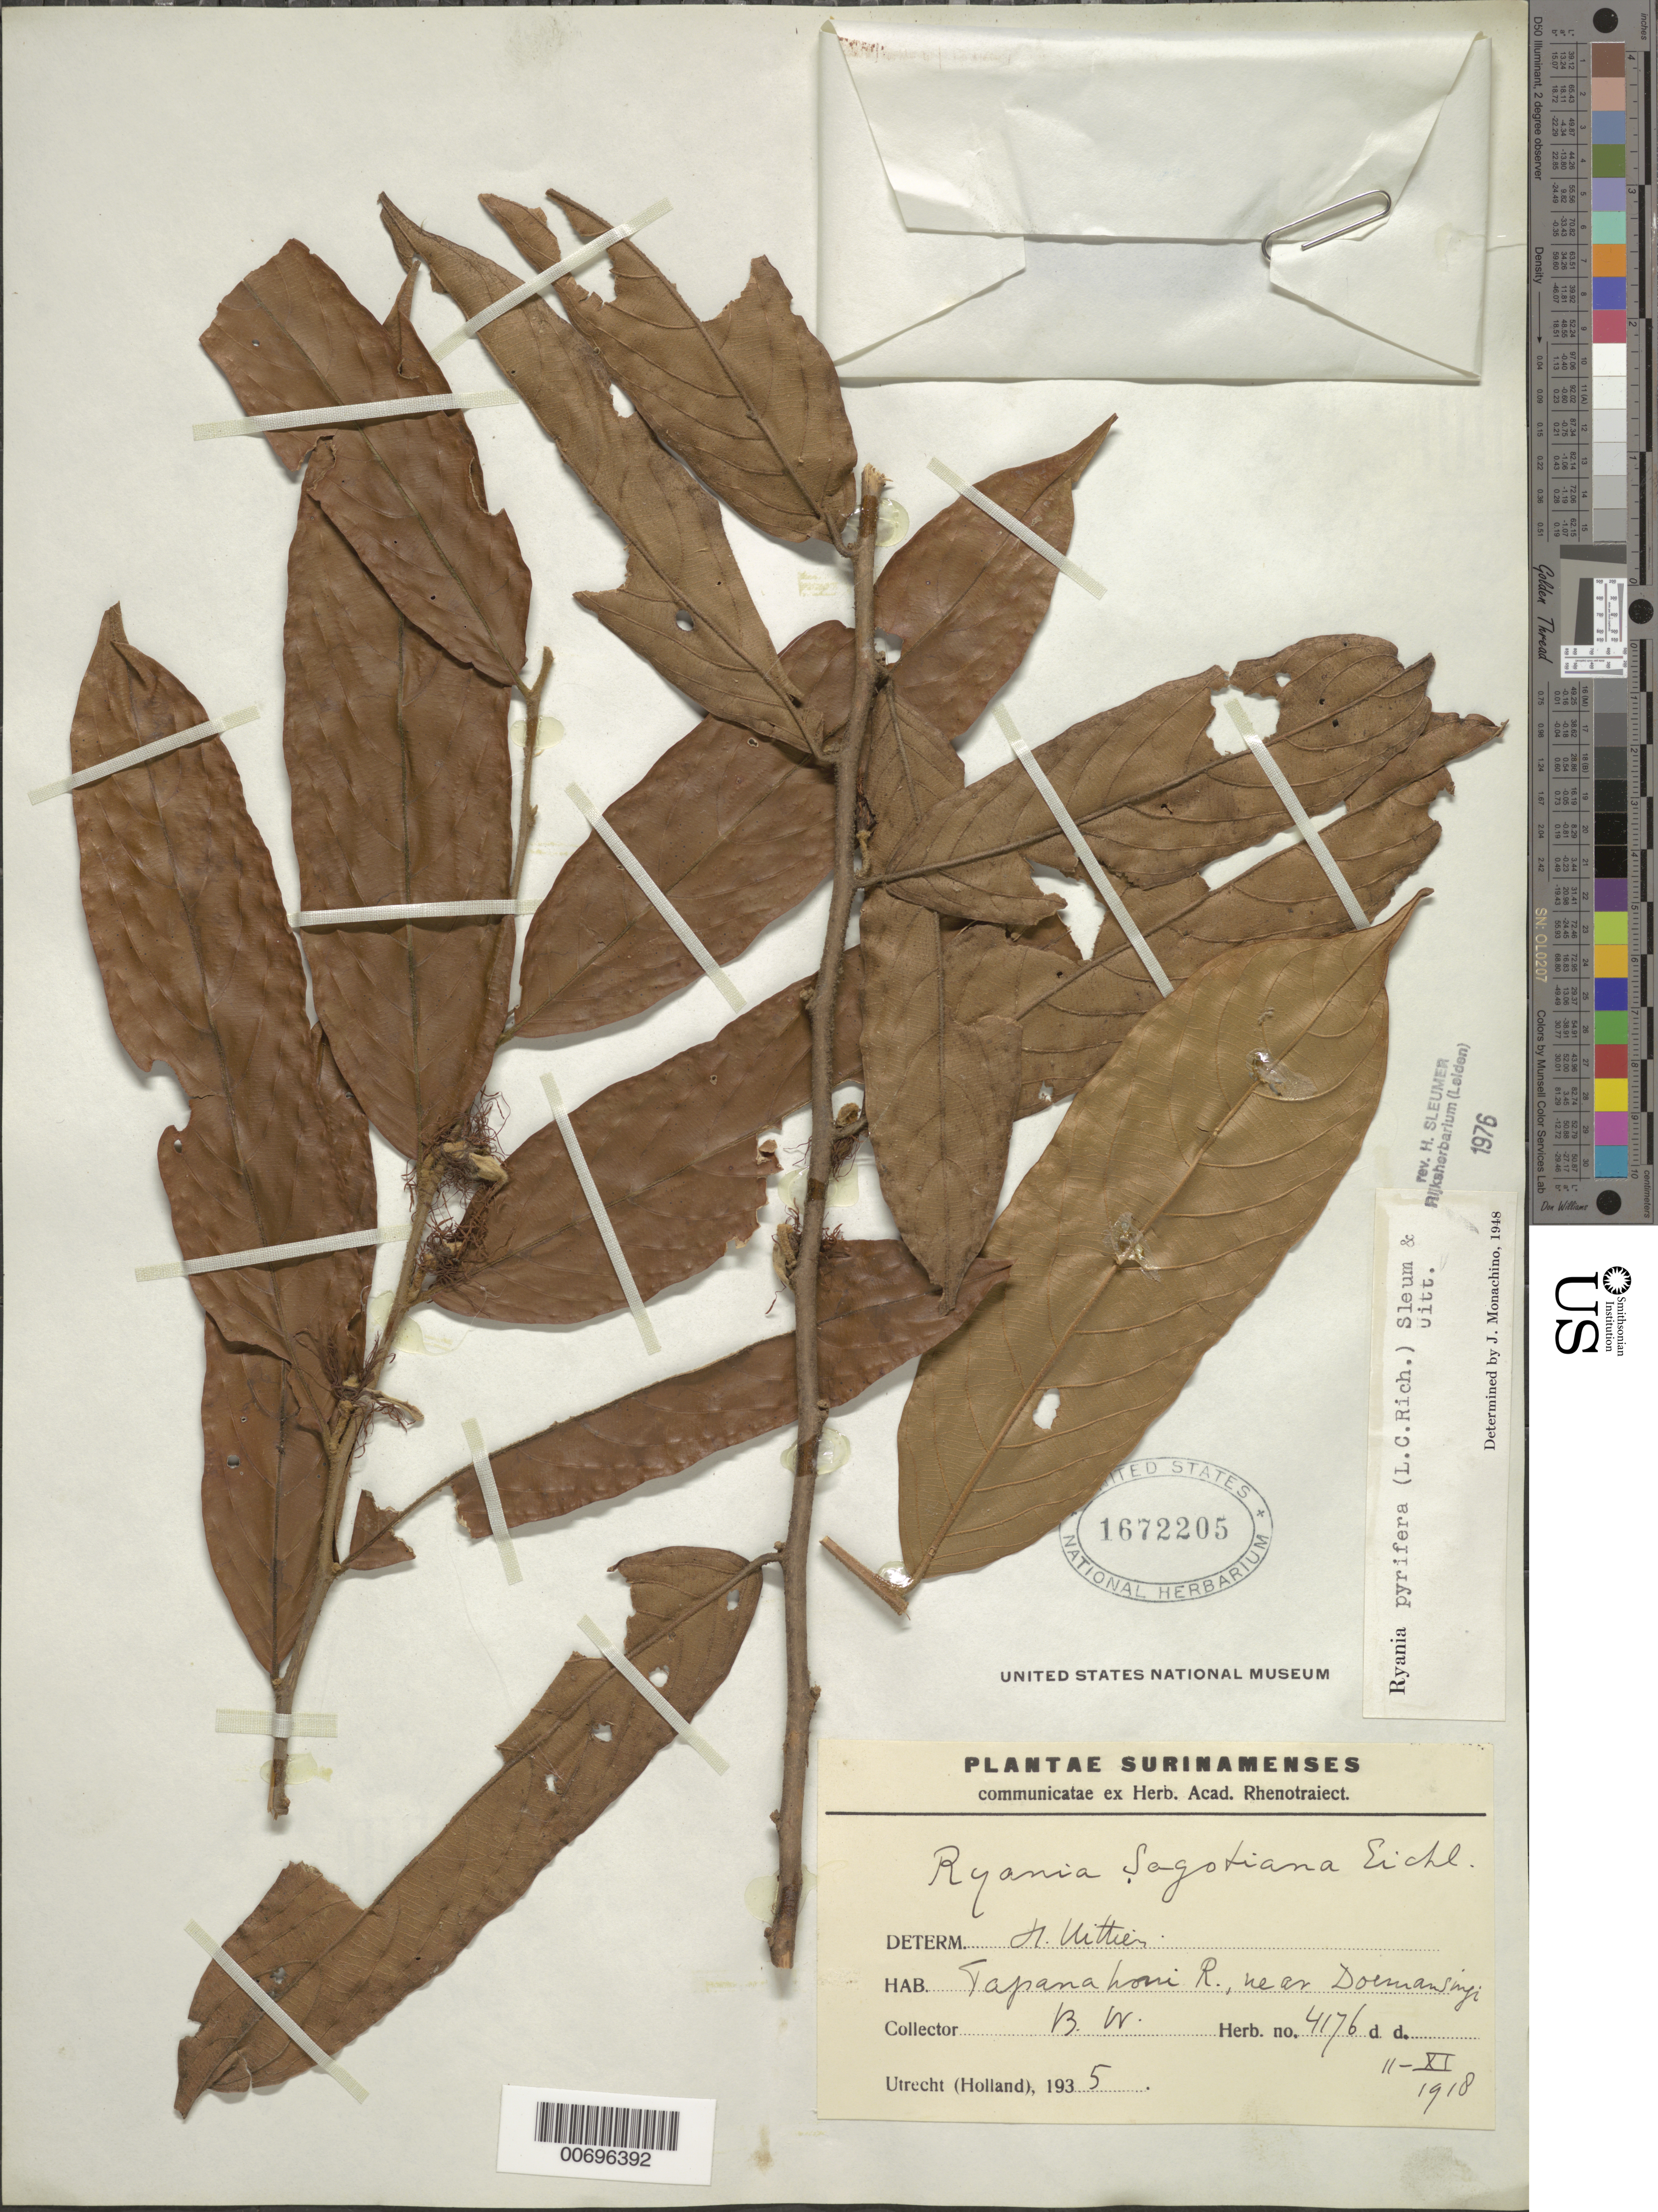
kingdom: Plantae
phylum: Tracheophyta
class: Magnoliopsida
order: Malpighiales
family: Salicaceae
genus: Ryania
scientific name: Ryania pyrifera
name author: Uittien & Sleumer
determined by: Sleumer, H. O.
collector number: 4176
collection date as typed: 2-Nov-18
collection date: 1918-11-02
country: Suriname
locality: Tapanahoni R. near Doemansingi?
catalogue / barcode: US 1672205